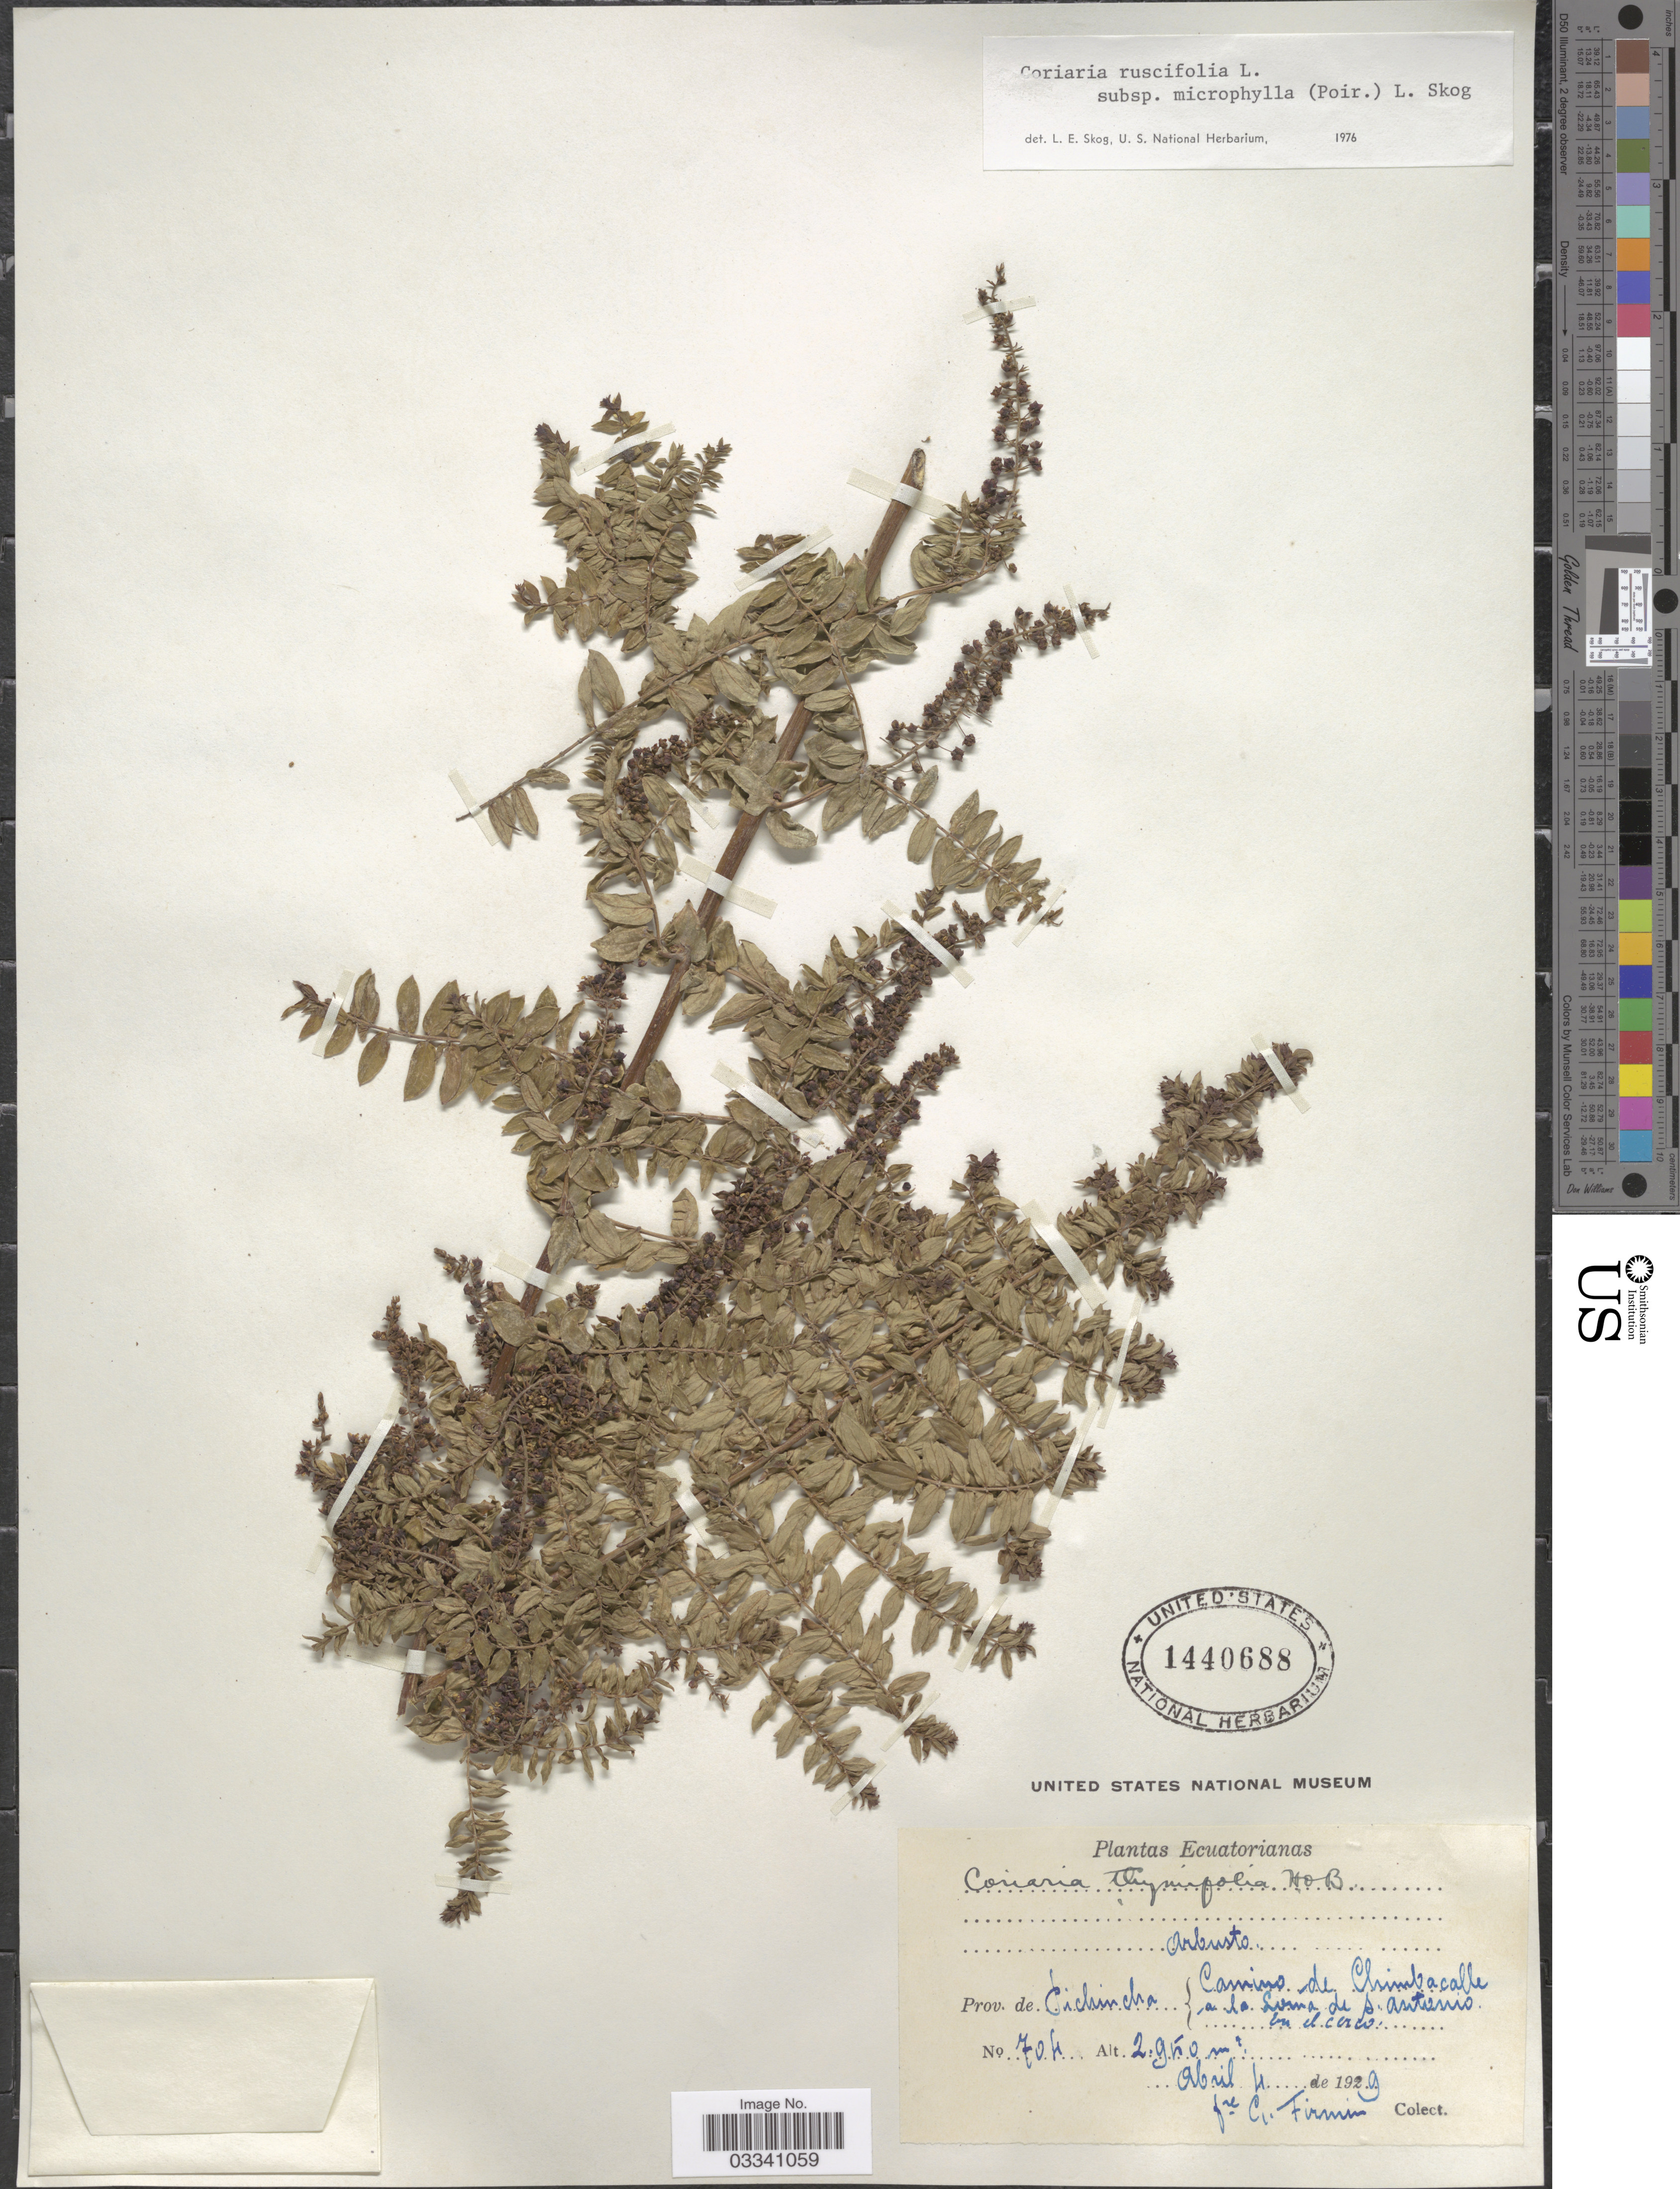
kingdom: Plantae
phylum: Tracheophyta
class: Magnoliopsida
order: Cucurbitales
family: Coriariaceae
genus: Coriaria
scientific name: Coriaria ruscifolia subsp. microphylla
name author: (Poir.) L.E. Skog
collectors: F. Firmin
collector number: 704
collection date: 1929-04-04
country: Ecuador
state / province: Pichincha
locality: Camino de Chimbacalle a la Loma de S. Antonio.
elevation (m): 2950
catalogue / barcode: US 1440688